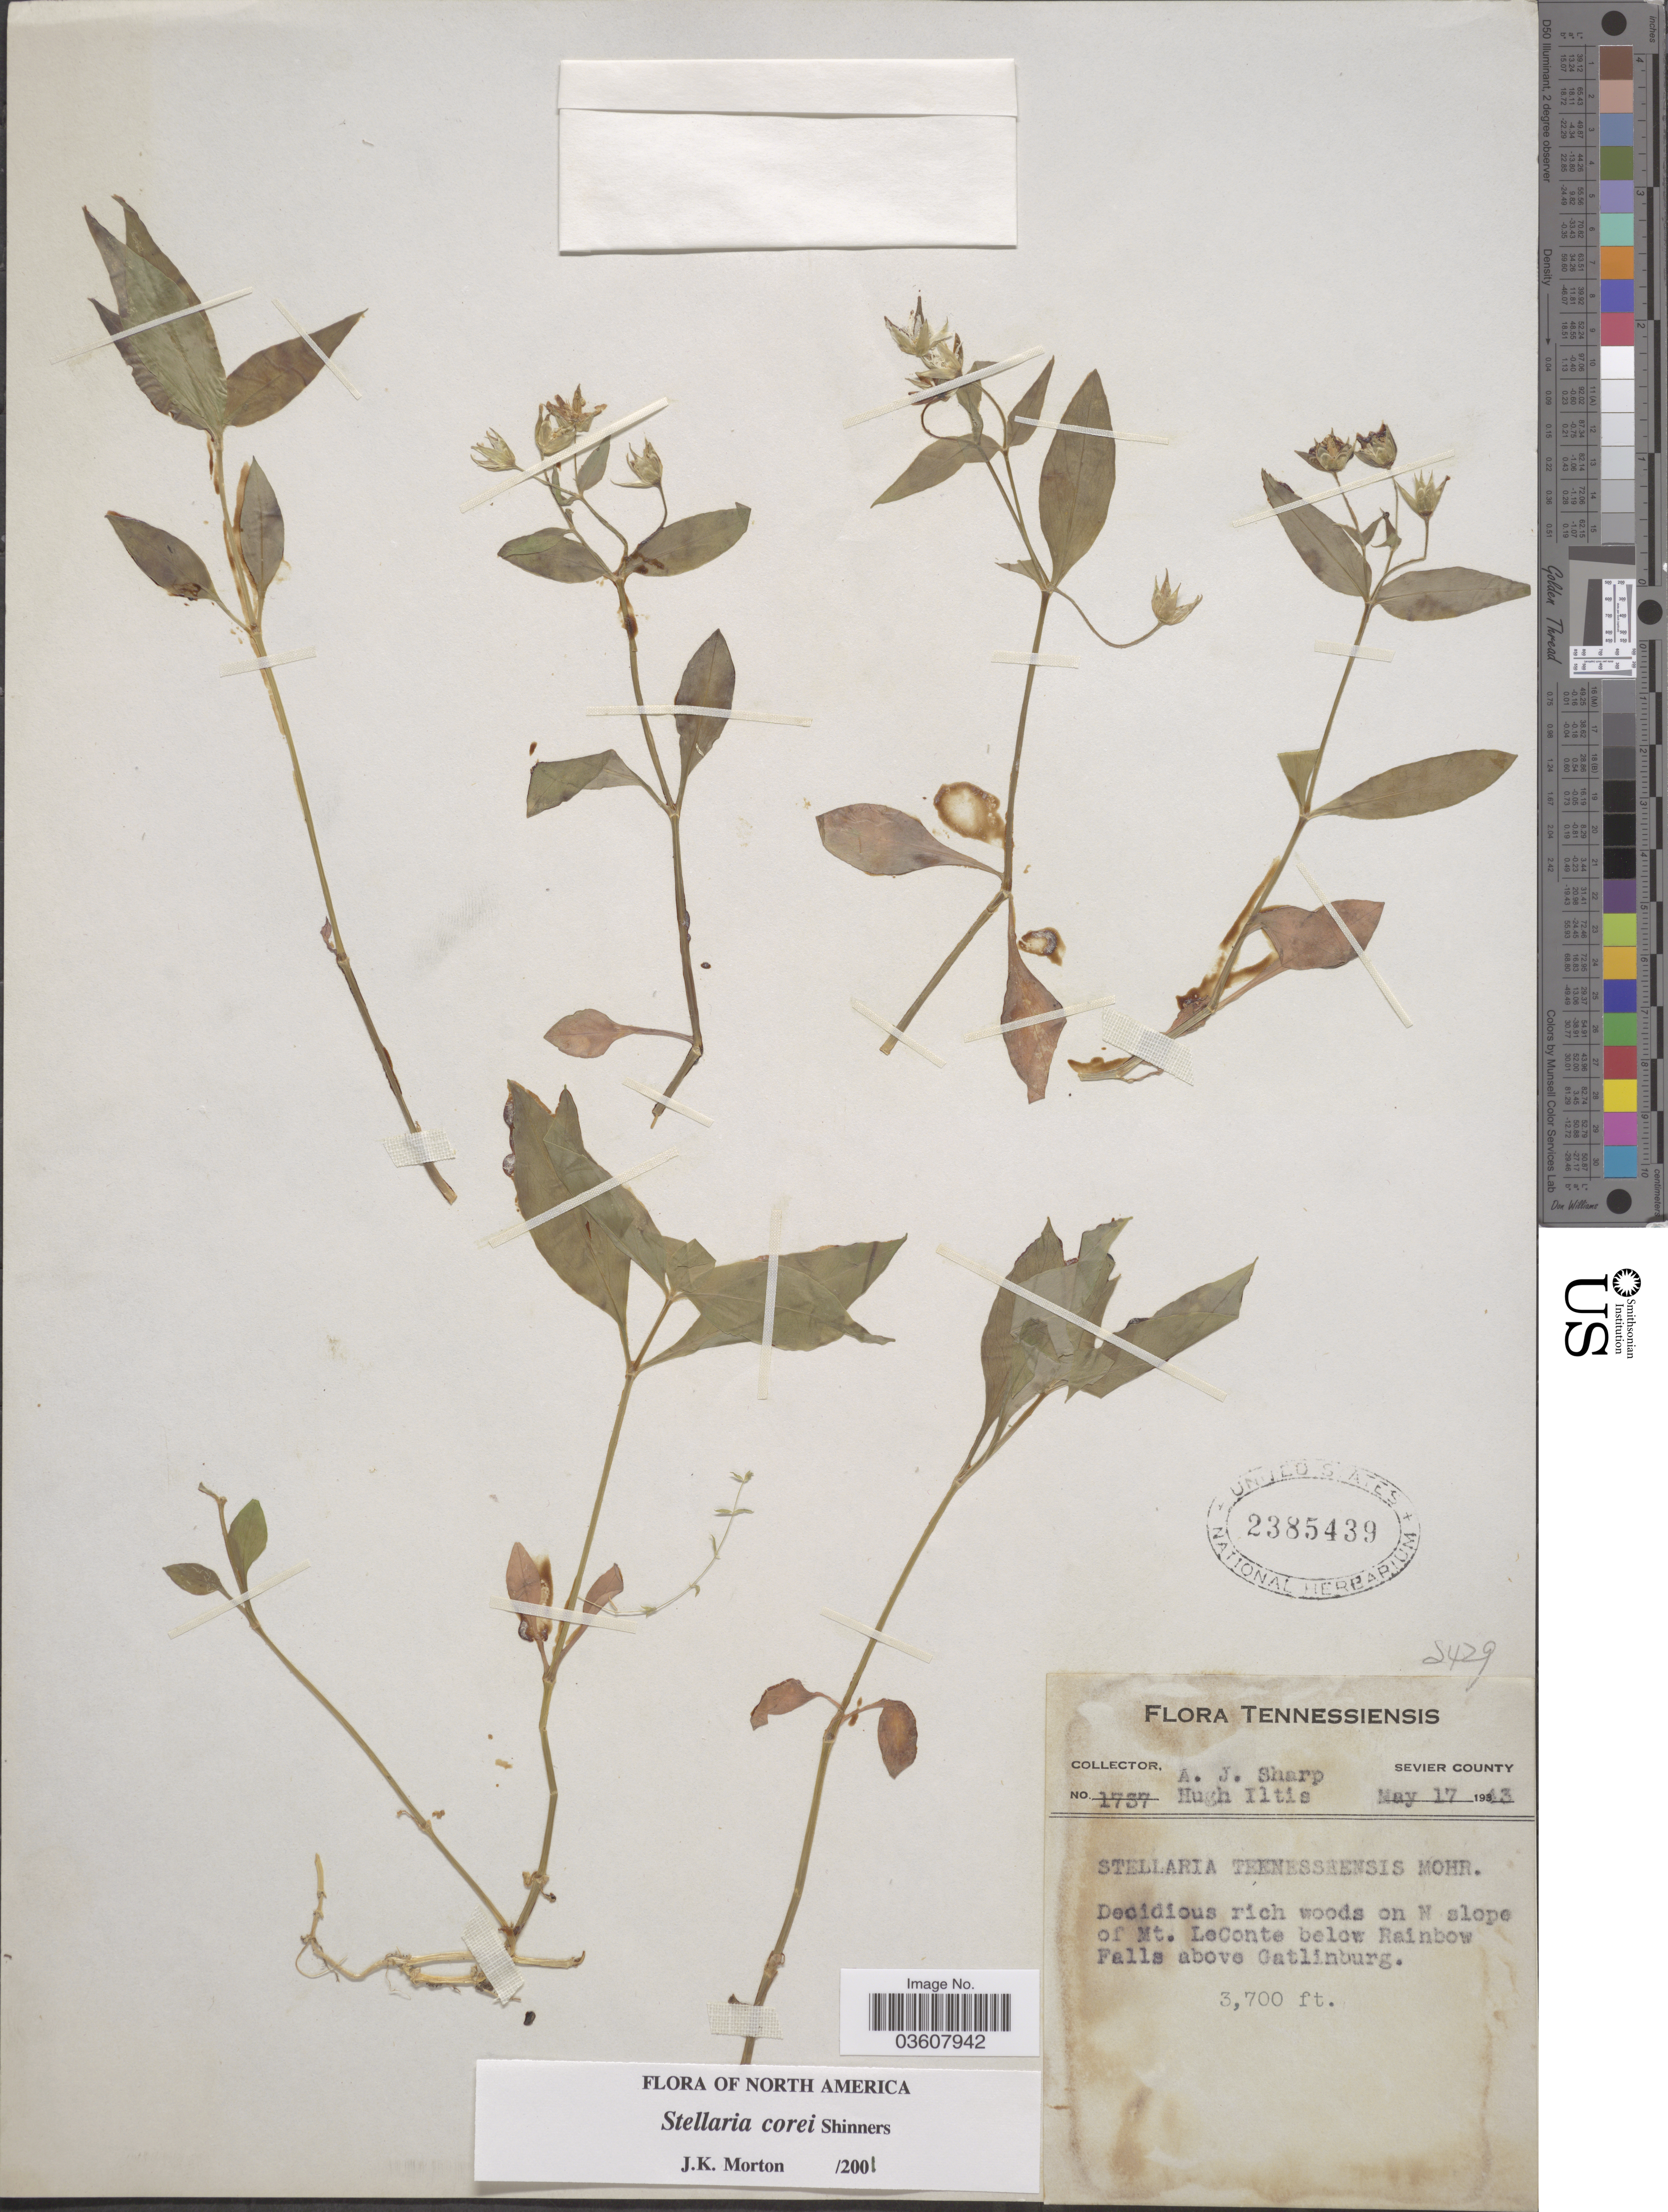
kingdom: Plantae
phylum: Tracheophyta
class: Magnoliopsida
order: Caryophyllales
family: Caryophyllaceae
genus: Stellaria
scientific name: Stellaria corei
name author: Shinners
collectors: A. J. Sharp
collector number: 1737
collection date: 1943-05-17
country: United States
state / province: Tennessee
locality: Sevier County. Decidious rich woods on N slope of Mt. LeConte below Rainbow Falls above Gatlinburg.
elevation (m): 1128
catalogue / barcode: US 2385439